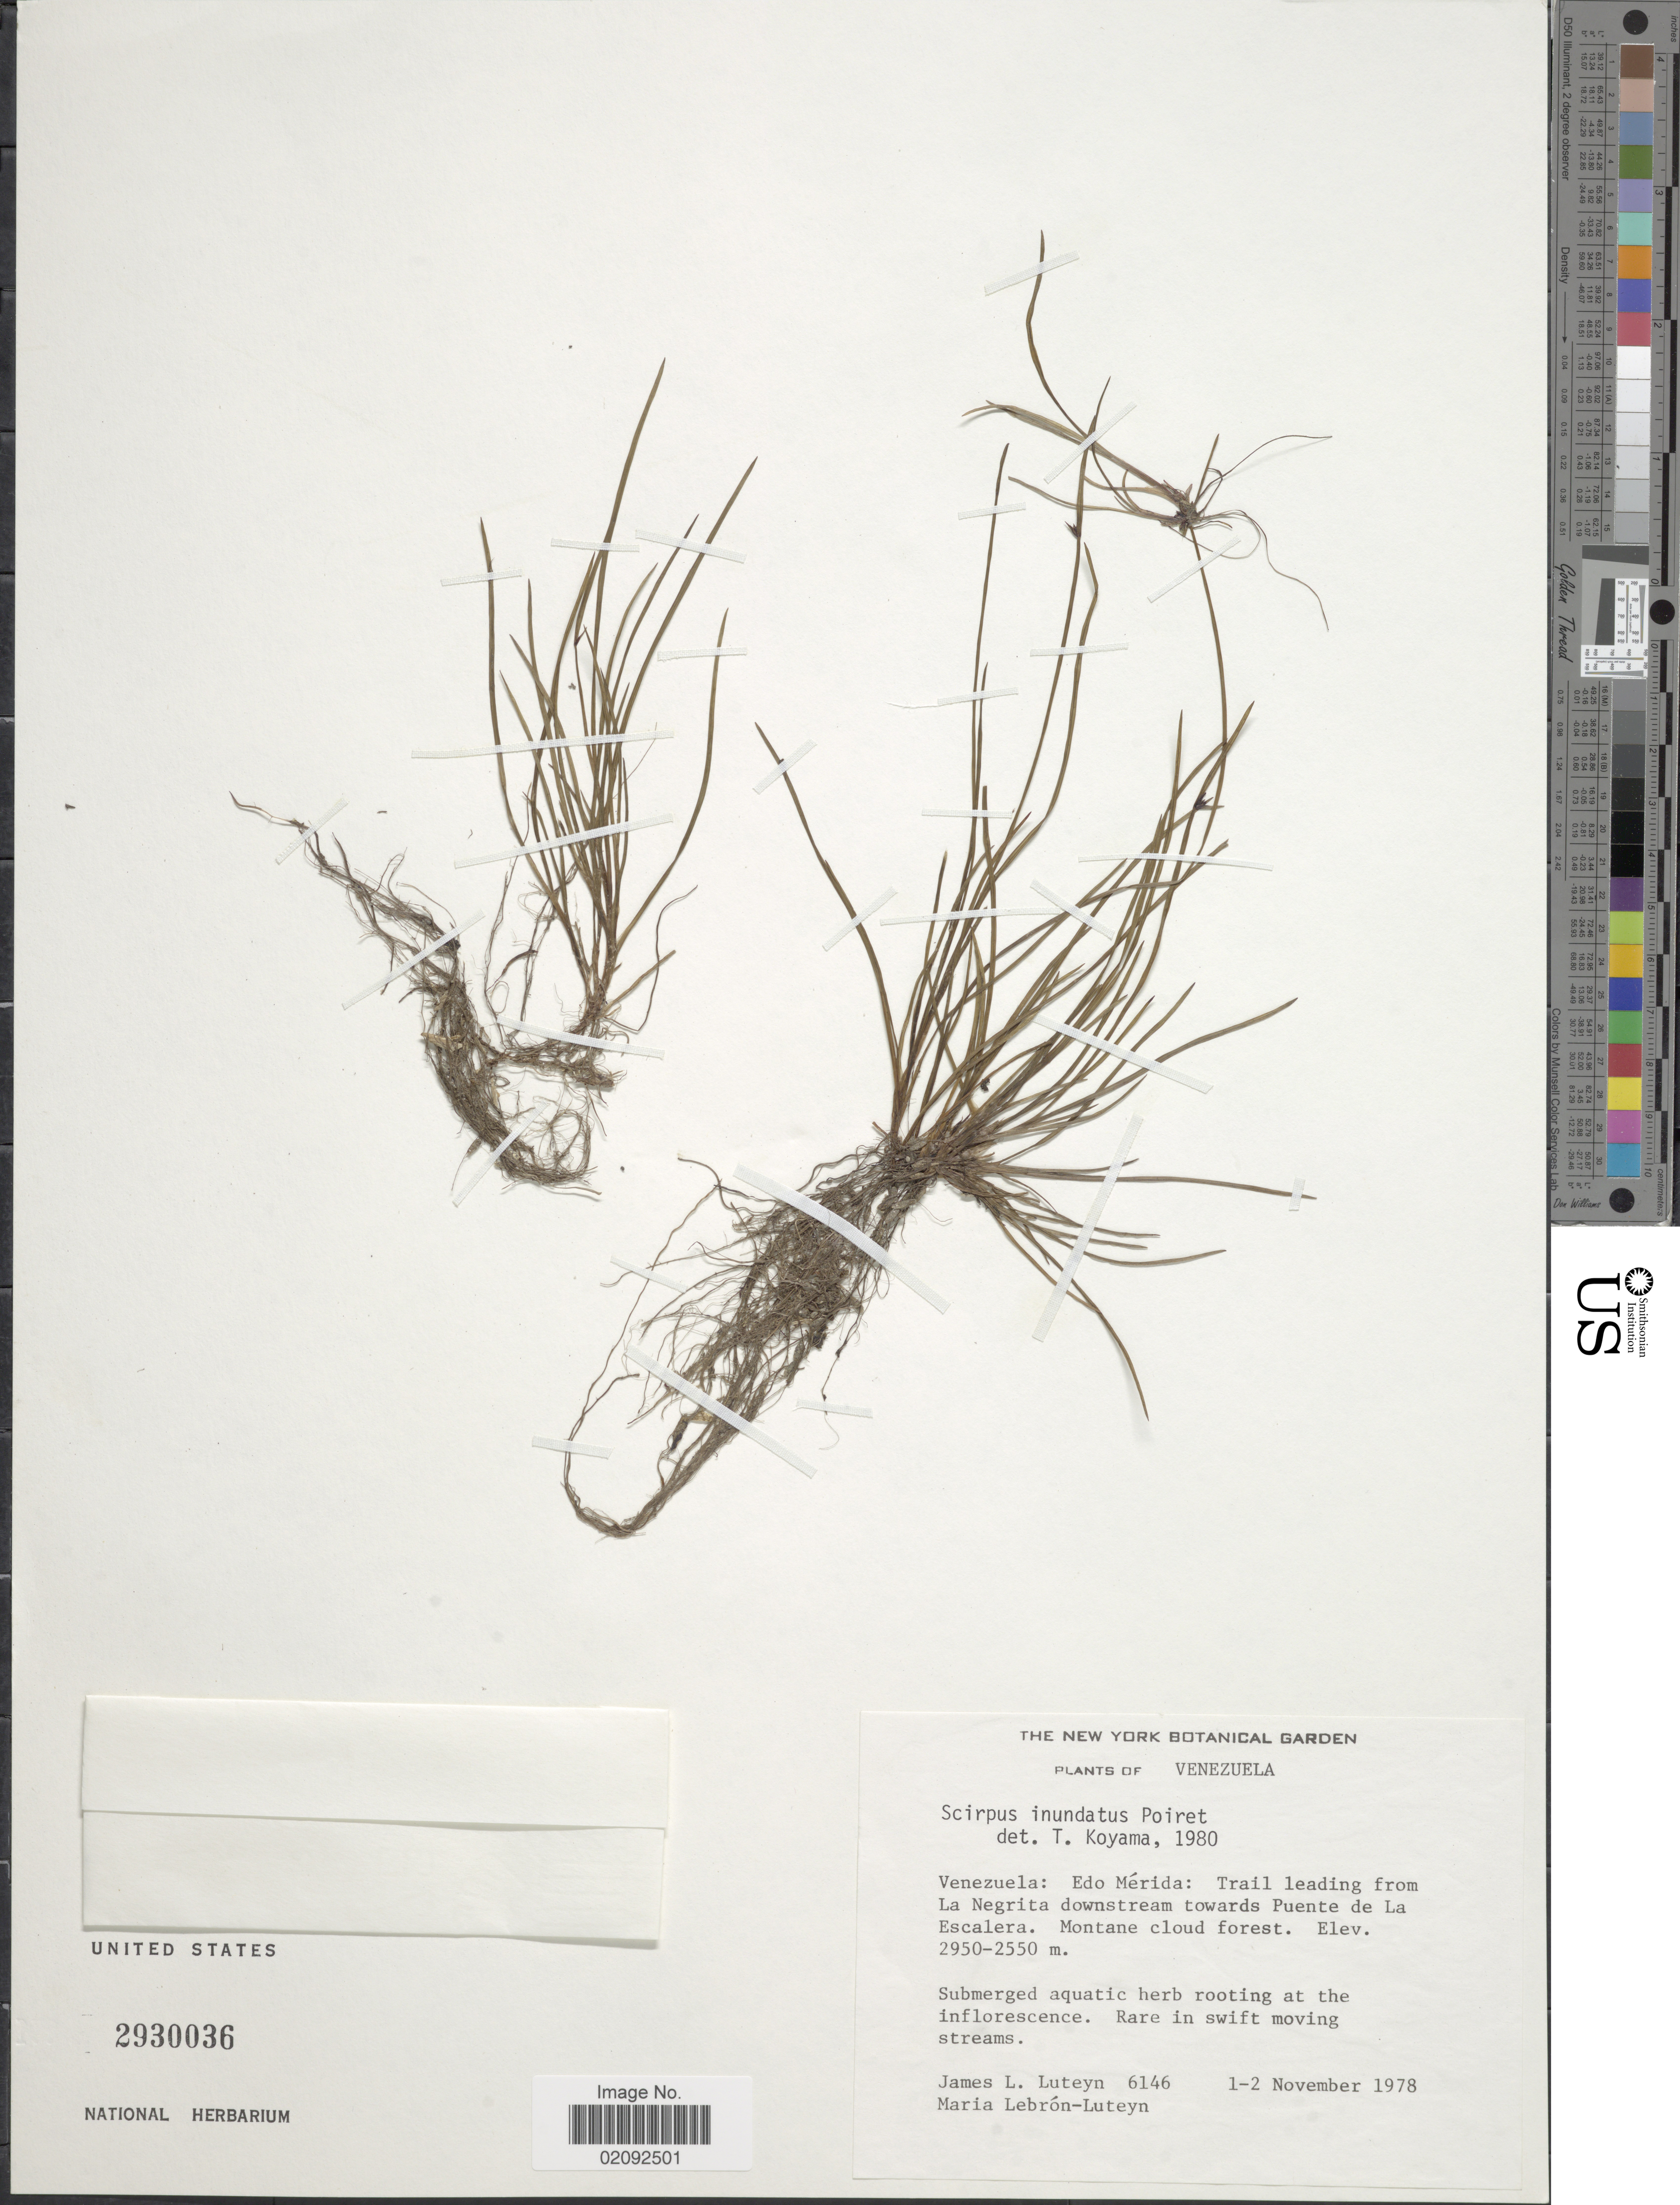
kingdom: Plantae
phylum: Tracheophyta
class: Liliopsida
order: Poales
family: Cyperaceae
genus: Isolepis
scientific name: Isolepis nigricans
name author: Kunth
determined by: Strong, Mark T., (BOT), Smithsonian Institution - National Museum of Natural History (UNITED STATES)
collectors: J. L. Luteyn & M. L. Lebrón-Luteyn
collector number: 6146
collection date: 1978-11-01/1978-11-02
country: Venezuela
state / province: Mérida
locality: Trail leading from La Negrita downstream towards Puente de La Escalera, rare in swift moving streams.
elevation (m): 2550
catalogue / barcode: US 2930036